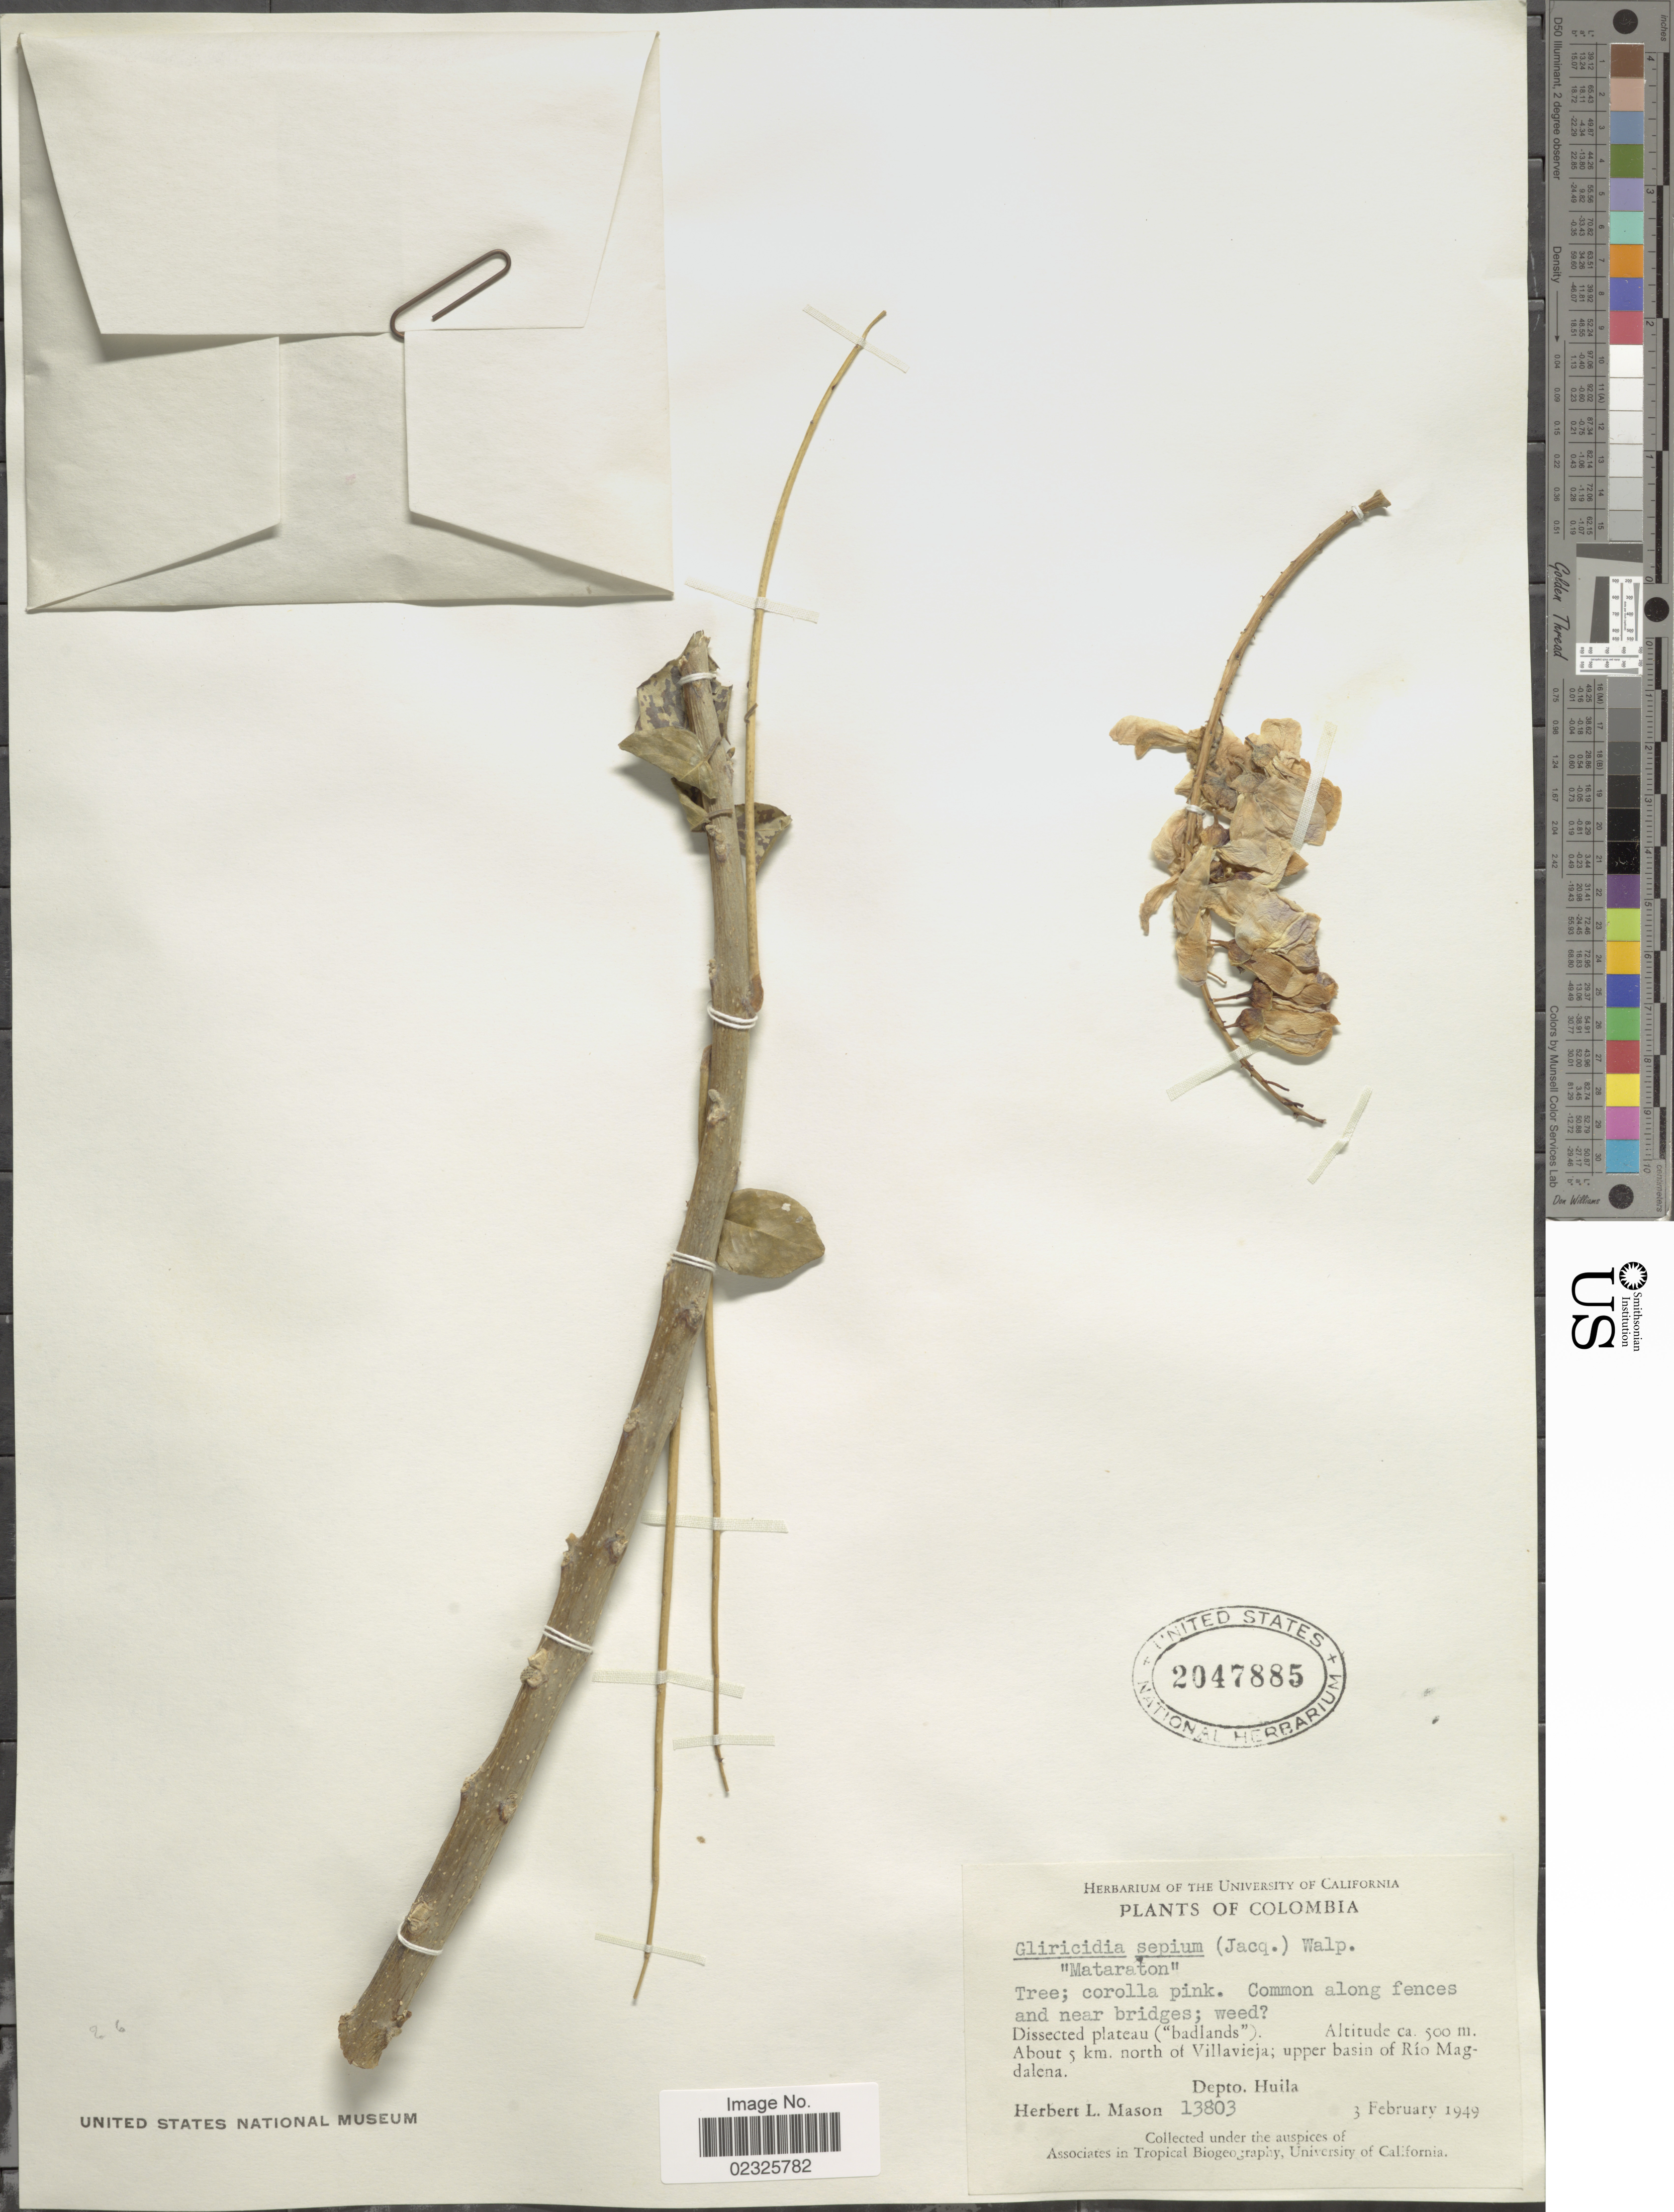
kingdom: Plantae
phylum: Tracheophyta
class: Magnoliopsida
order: Fabales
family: Fabaceae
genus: Gliricidia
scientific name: Gliricidia sepium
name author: (Jacq.) Kunth ex Walp.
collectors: H. L. Mason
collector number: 13803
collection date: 1949-02-03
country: Colombia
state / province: Huila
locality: About 5 km. north of Villavieja; upper basin of Rio Magdalena. Depto. Huila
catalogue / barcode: US 2047885